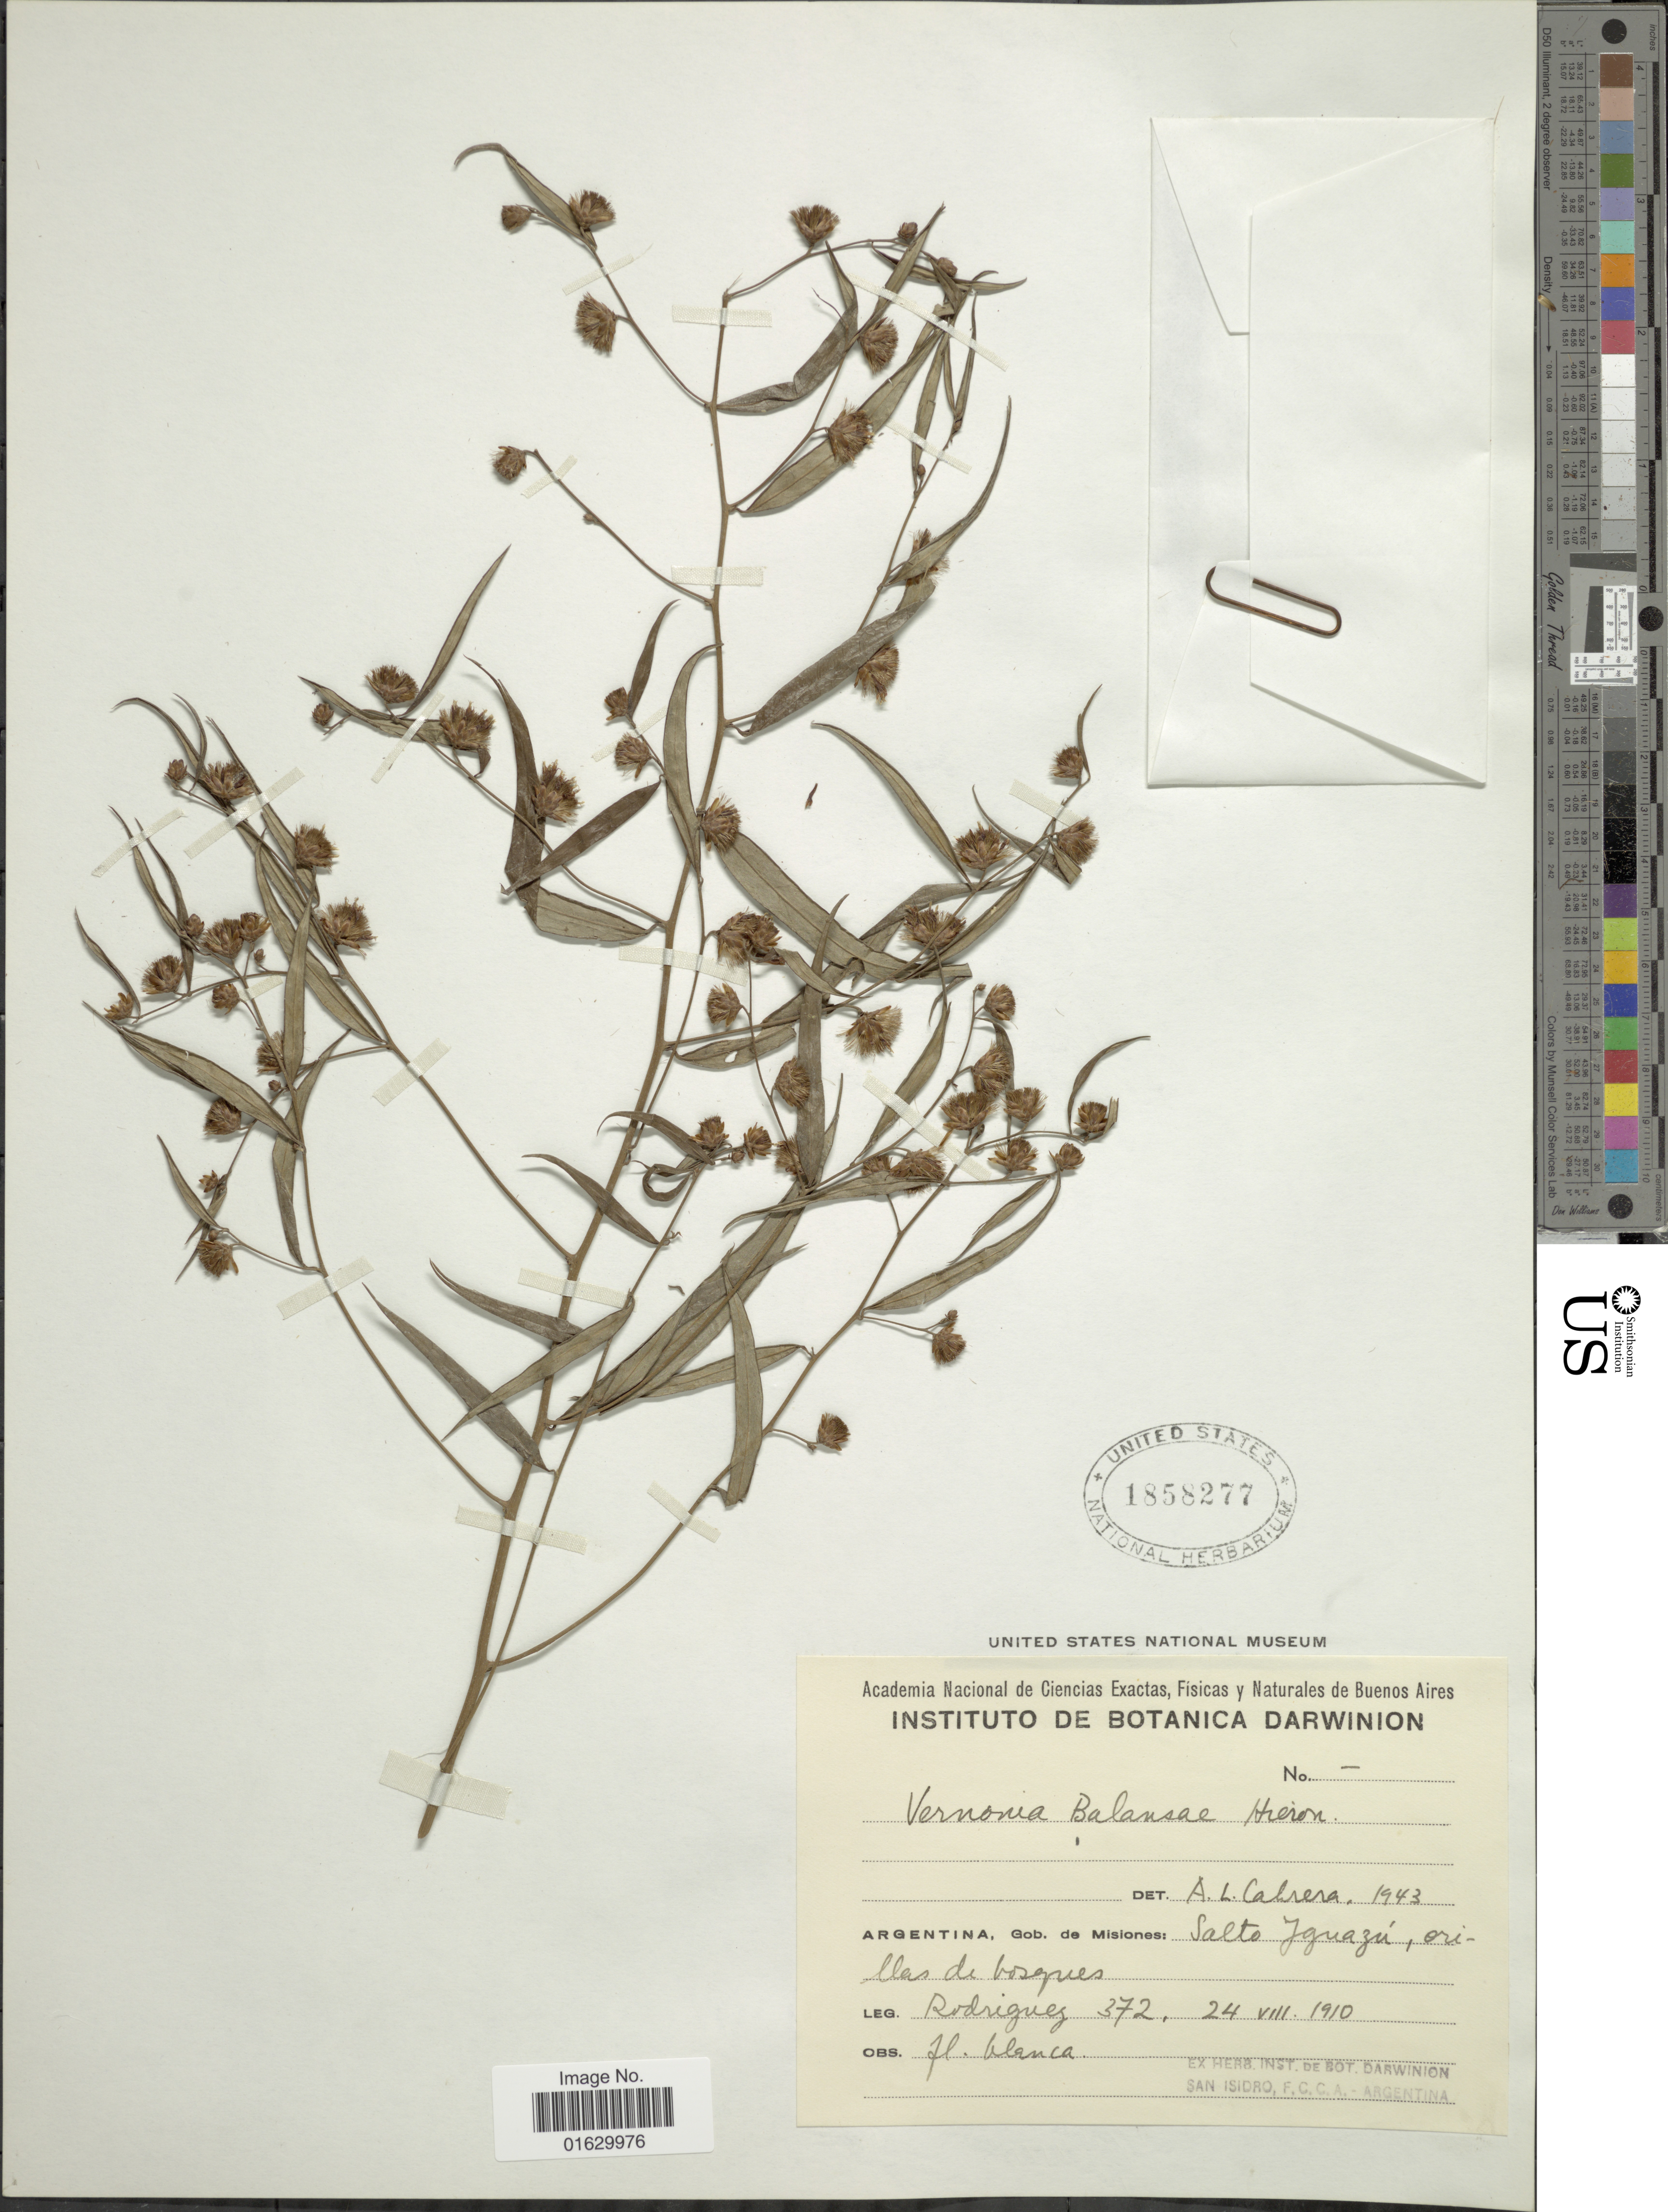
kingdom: Plantae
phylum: Tracheophyta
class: Magnoliopsida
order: Asterales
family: Asteraceae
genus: Lepidaploa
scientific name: Lepidaploa balansae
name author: (Hieron.) H. Rob.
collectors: Rodriguez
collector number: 372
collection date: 1910-08-24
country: Argentina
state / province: Misiones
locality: Gob. de Misiones, Salto Iguazu, orillas de bosques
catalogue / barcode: US 1858277